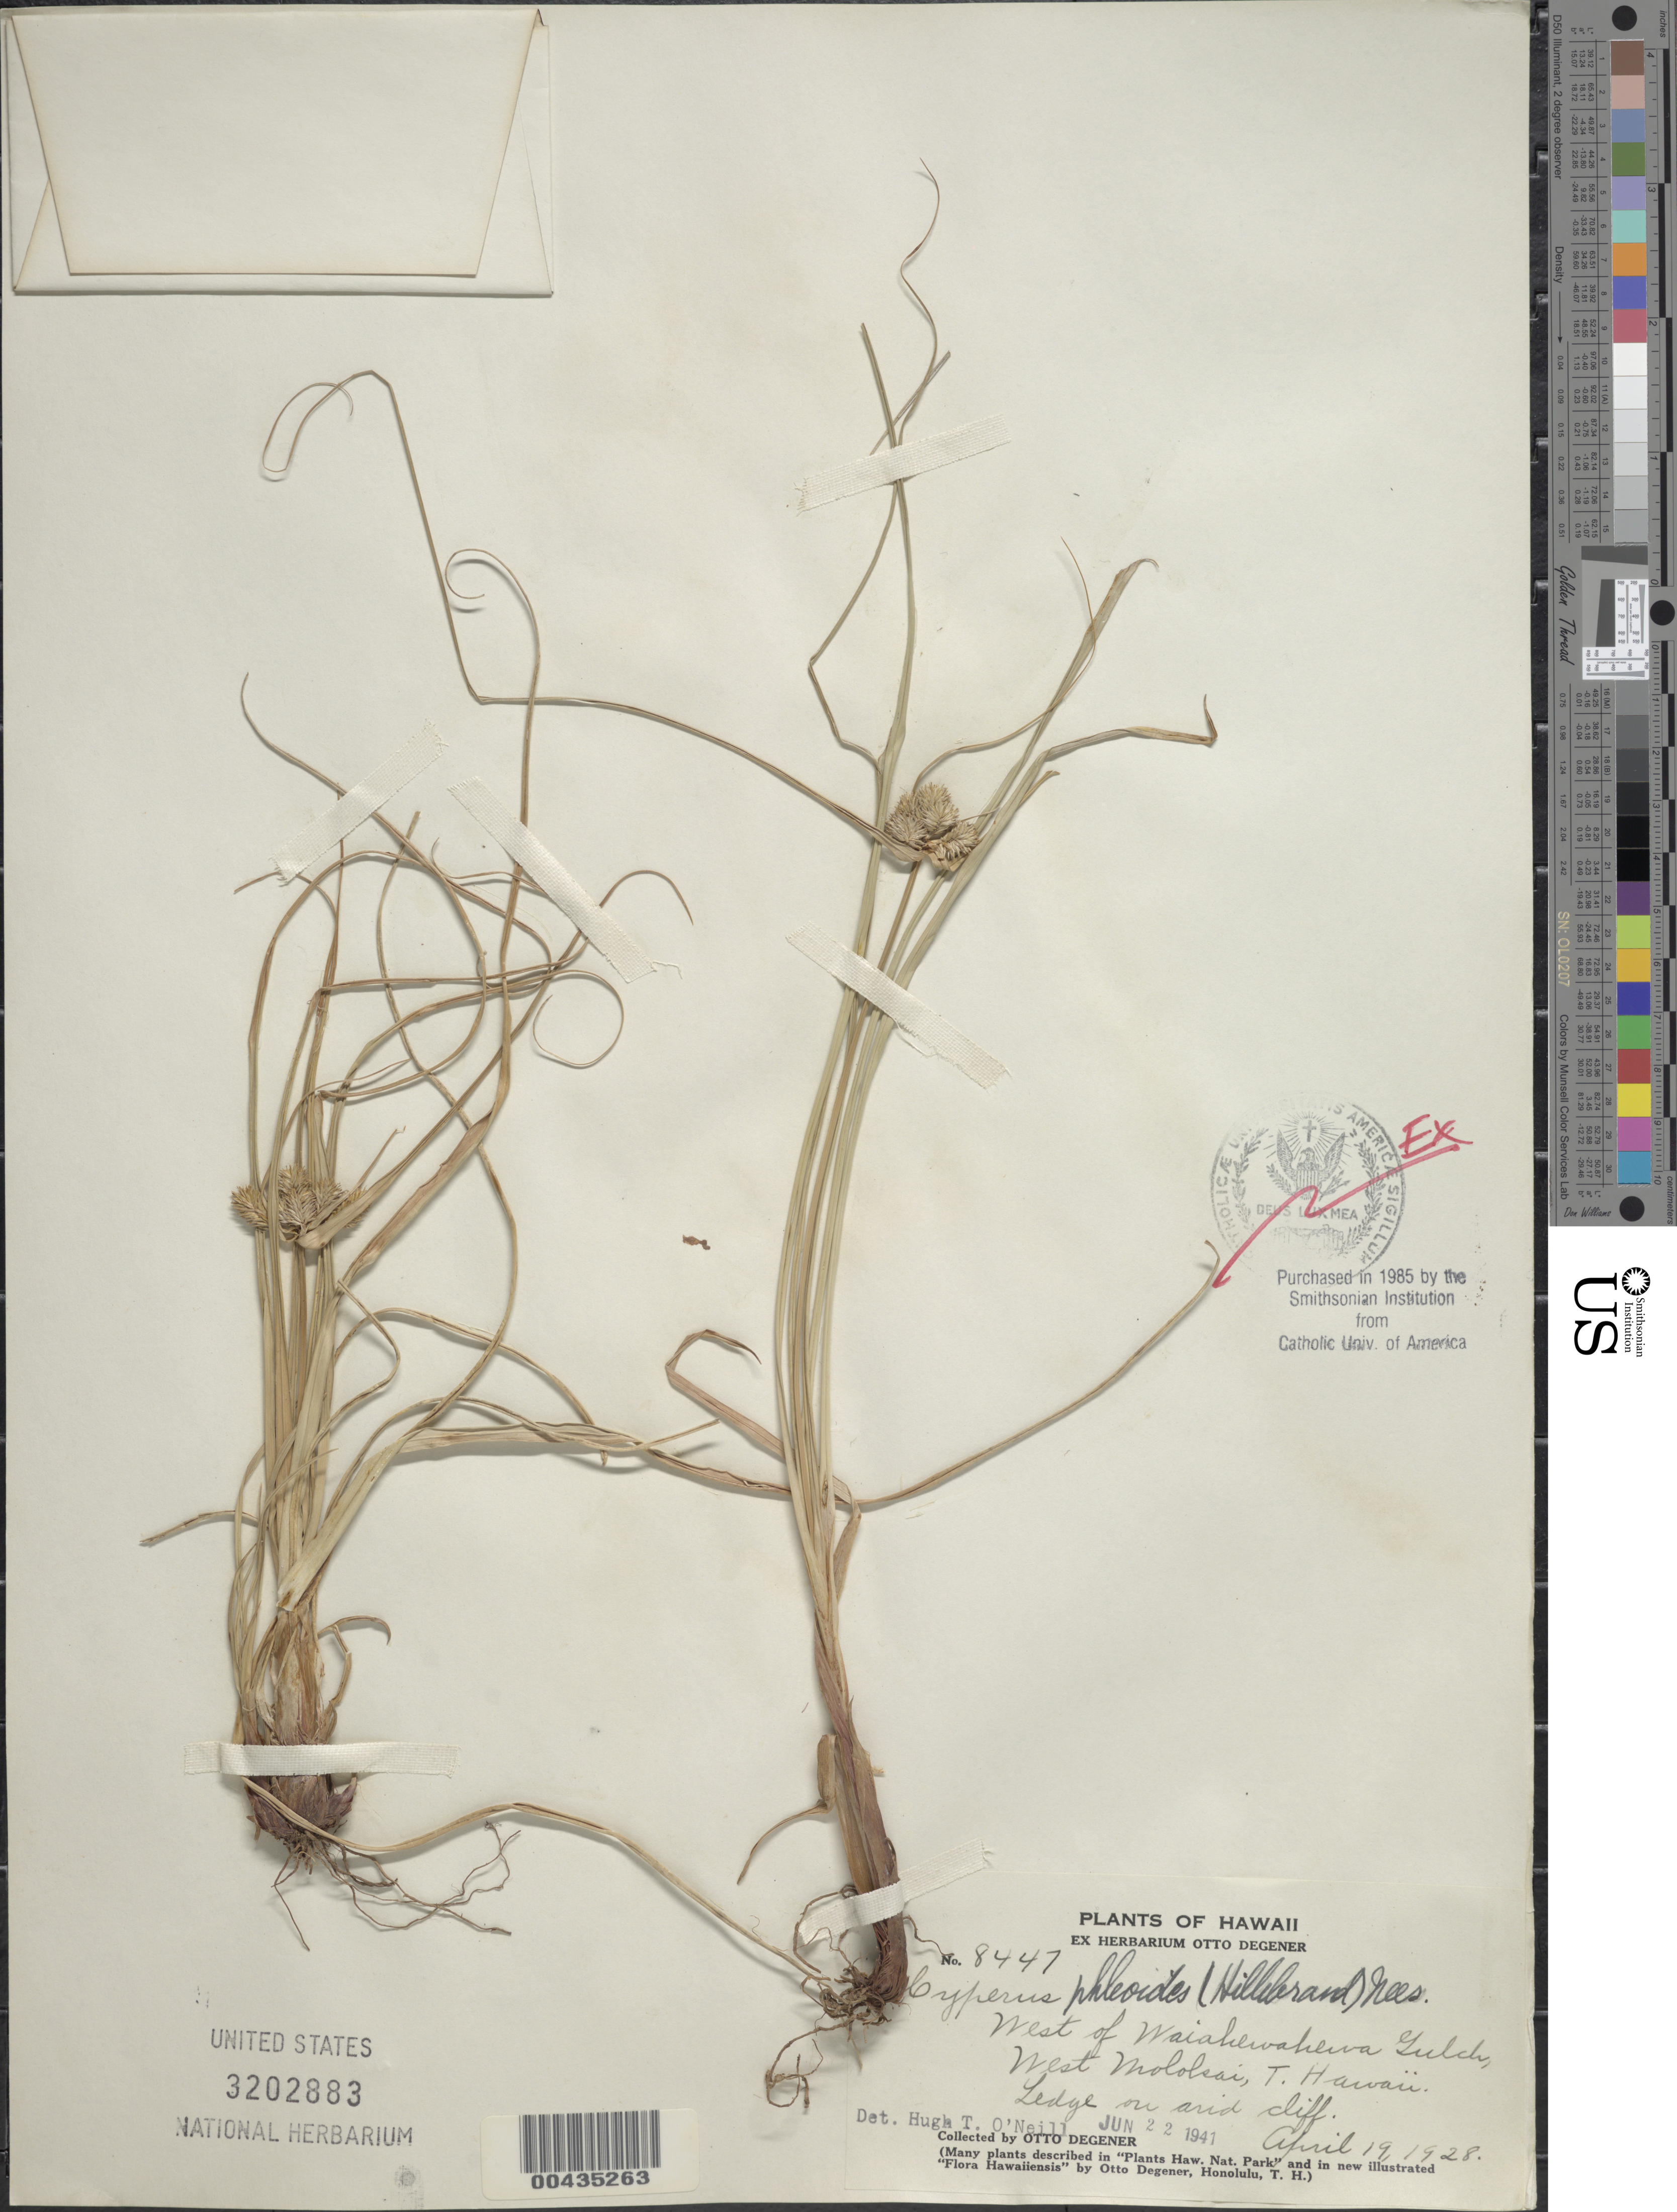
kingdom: Plantae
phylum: Tracheophyta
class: Liliopsida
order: Poales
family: Cyperaceae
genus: Cyperus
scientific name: Cyperus phleoides var. phleoides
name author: (Nees ex Kunth) Hillebr.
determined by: Strong, Mark T., (BOT), Smithsonian Institution - National Museum of Natural History (UNITED STATES)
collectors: O. Degener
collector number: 8447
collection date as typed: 19 Apr 1928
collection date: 1928-04-19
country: United States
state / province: Hawaii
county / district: Maui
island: Moloka'i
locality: West of Waiahewahewa Gulch, West Molokai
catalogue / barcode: US 3202883